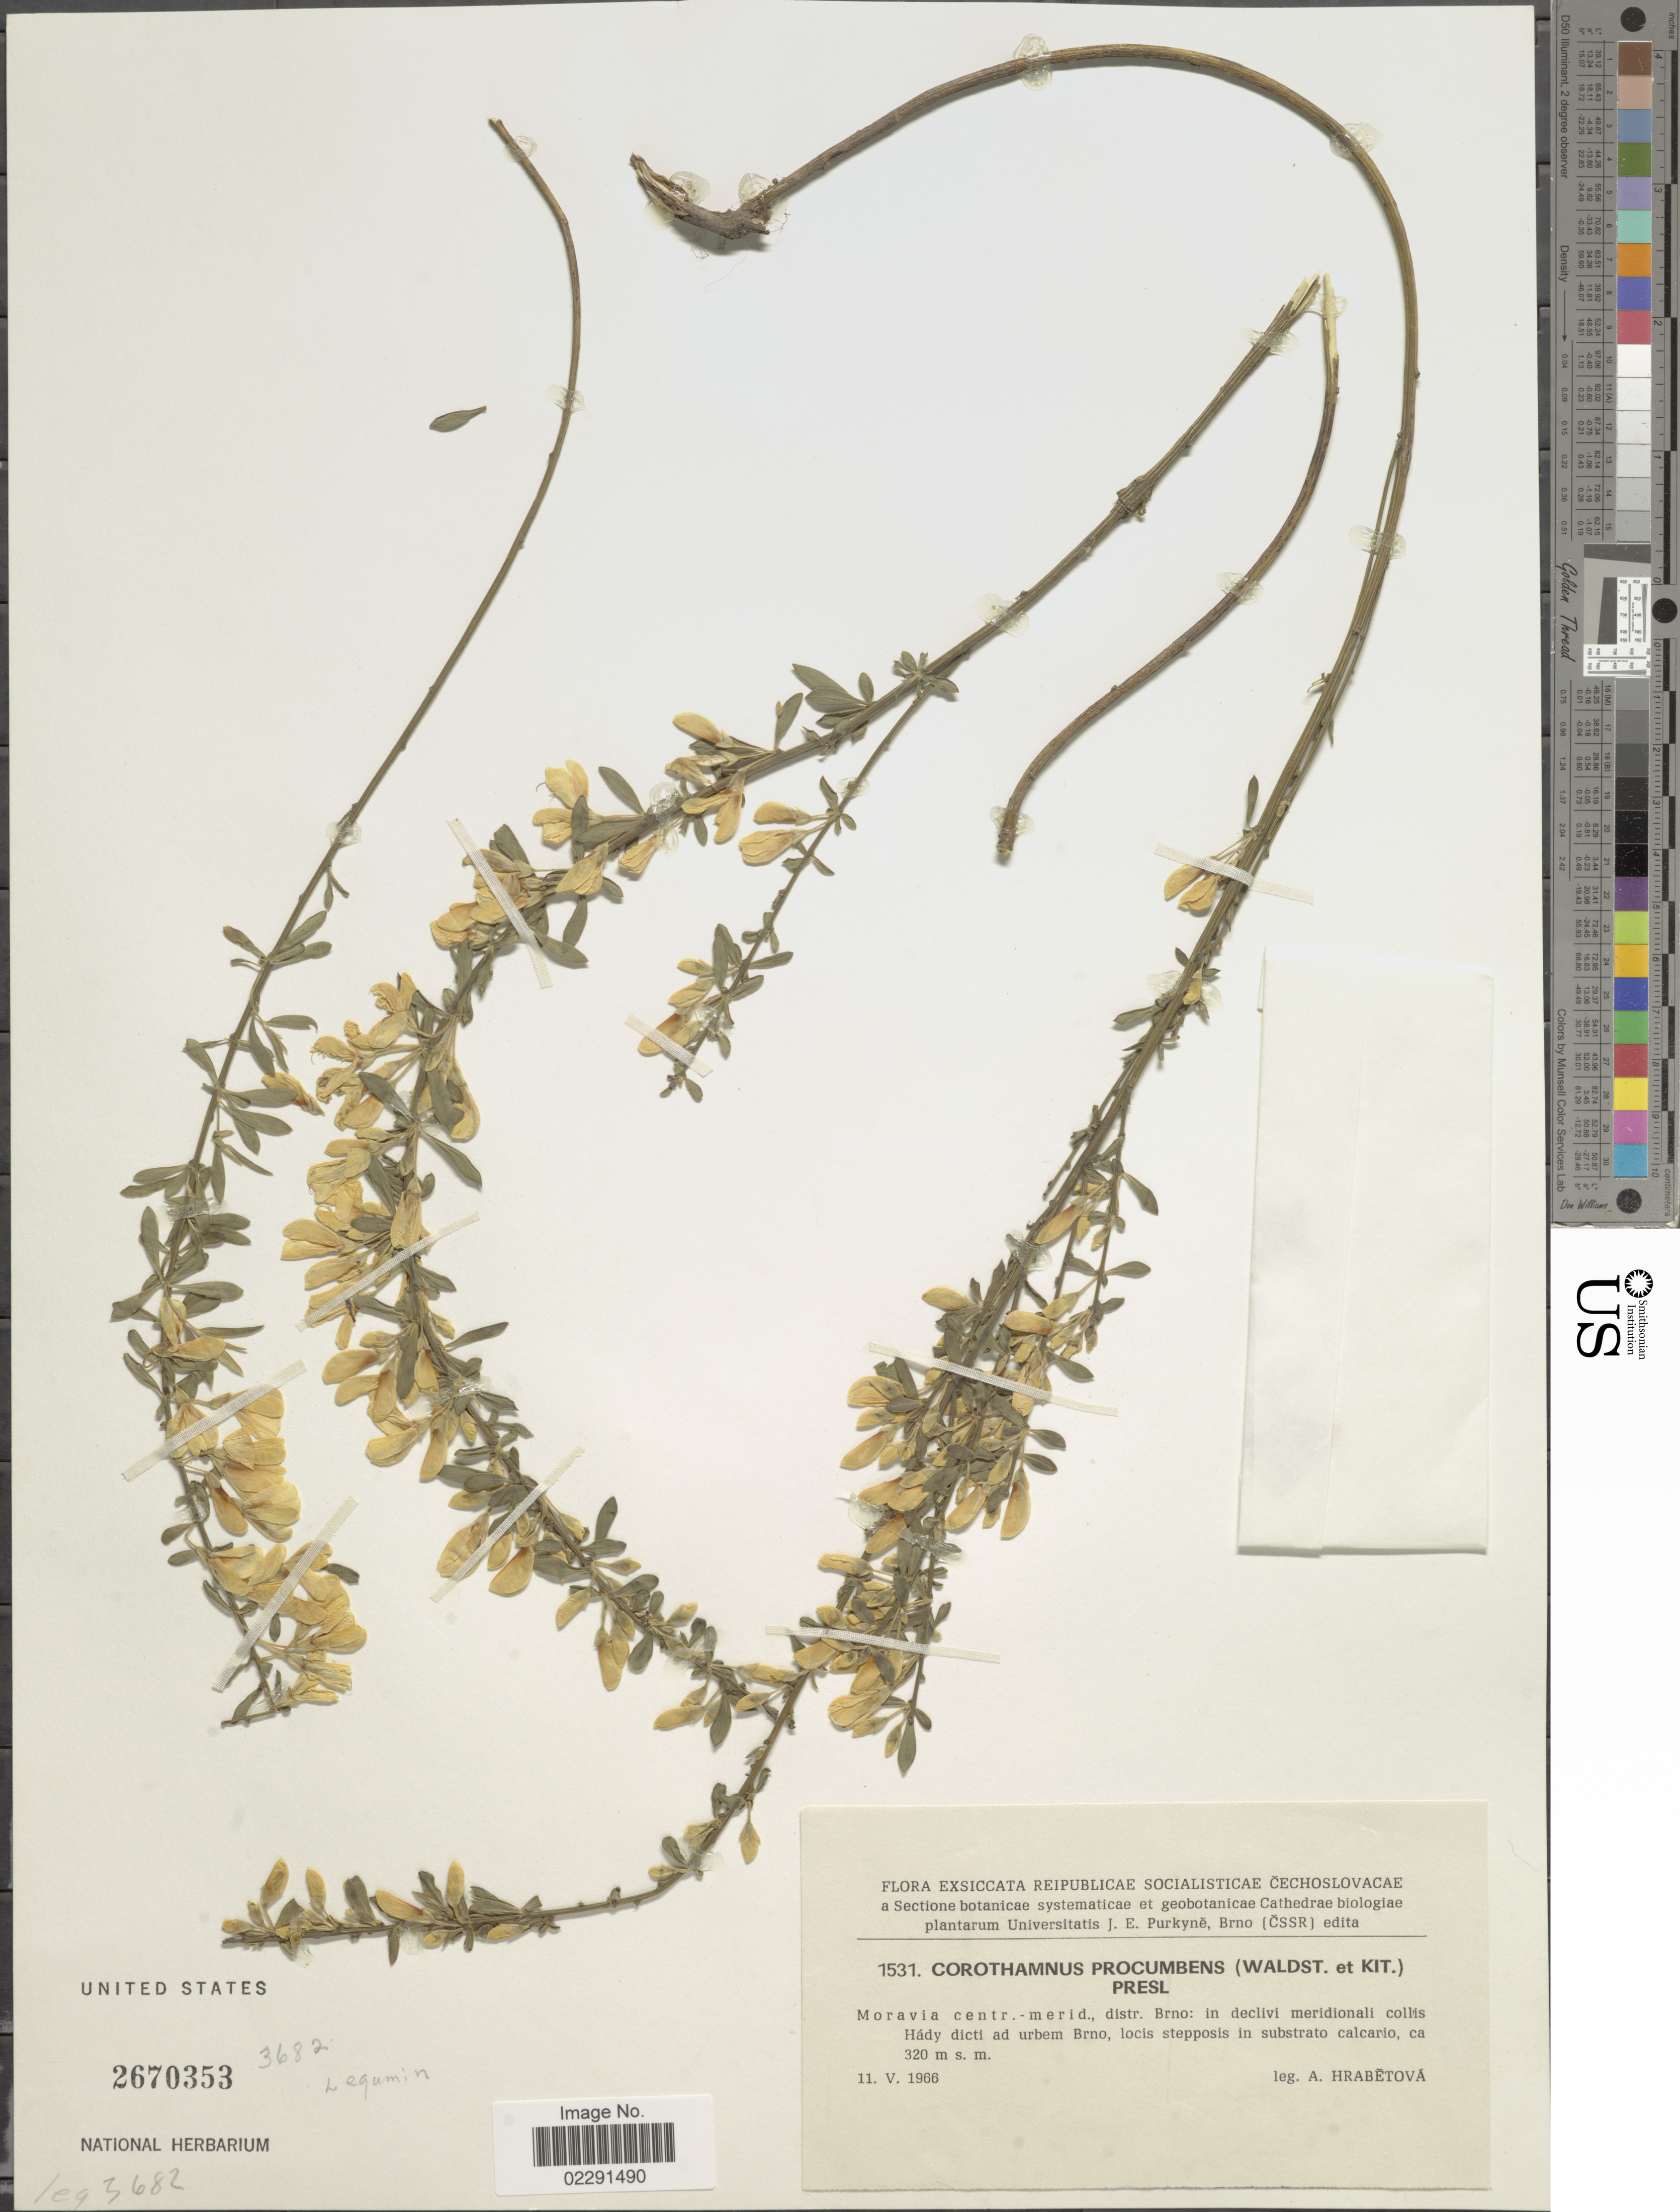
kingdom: Plantae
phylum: Tracheophyta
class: Magnoliopsida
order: Fabales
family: Fabaceae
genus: Cytisus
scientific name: Cytisus procumbens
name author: (Waldst. & Kit. ex Willd.) Spreng.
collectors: A. Hrabetova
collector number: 1531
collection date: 1966-05-11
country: Czechia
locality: Moravia centr.-merid., distr. Brno: in declivi meridionali collis Hady dicti ad urbem, locis stepposis in substrato calcario.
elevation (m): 320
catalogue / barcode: US 2670353